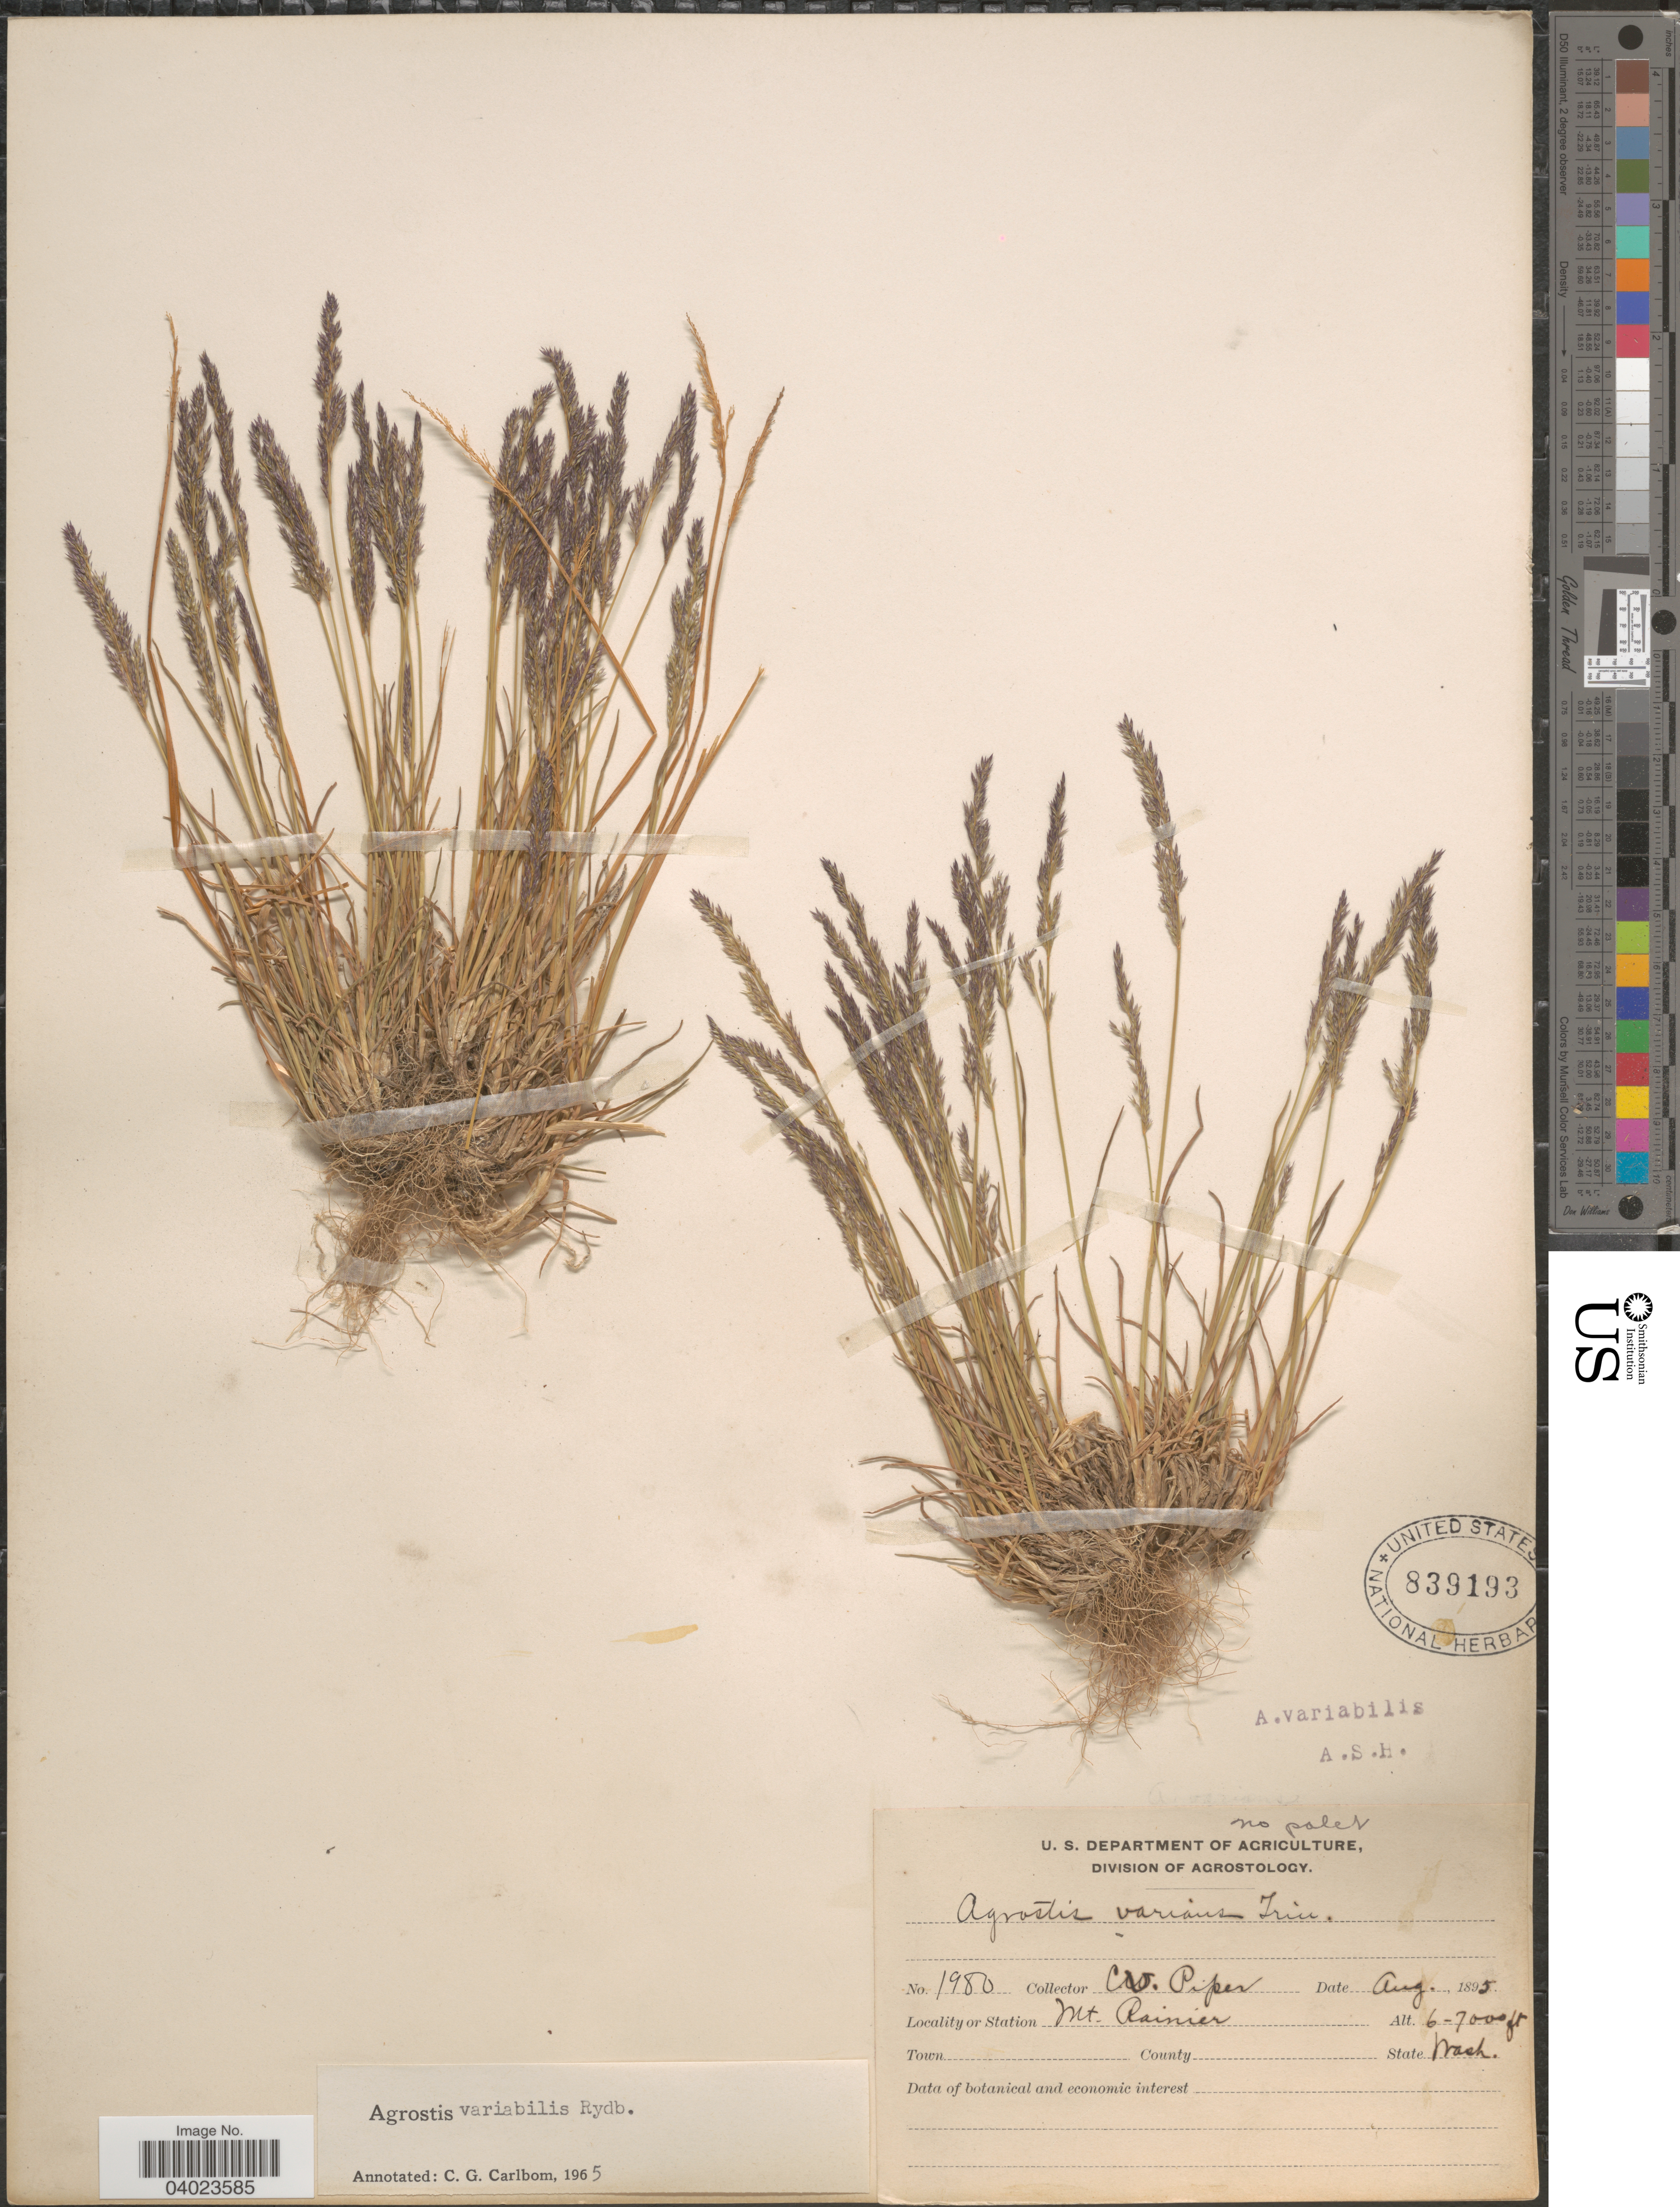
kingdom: Plantae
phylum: Tracheophyta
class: Liliopsida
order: Poales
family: Poaceae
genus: Agrostis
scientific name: Agrostis variabilis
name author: Rydb.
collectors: C. V. Piper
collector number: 1980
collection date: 1895-08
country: United States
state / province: Washington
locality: Mt. Rainier.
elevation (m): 1829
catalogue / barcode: US 839193